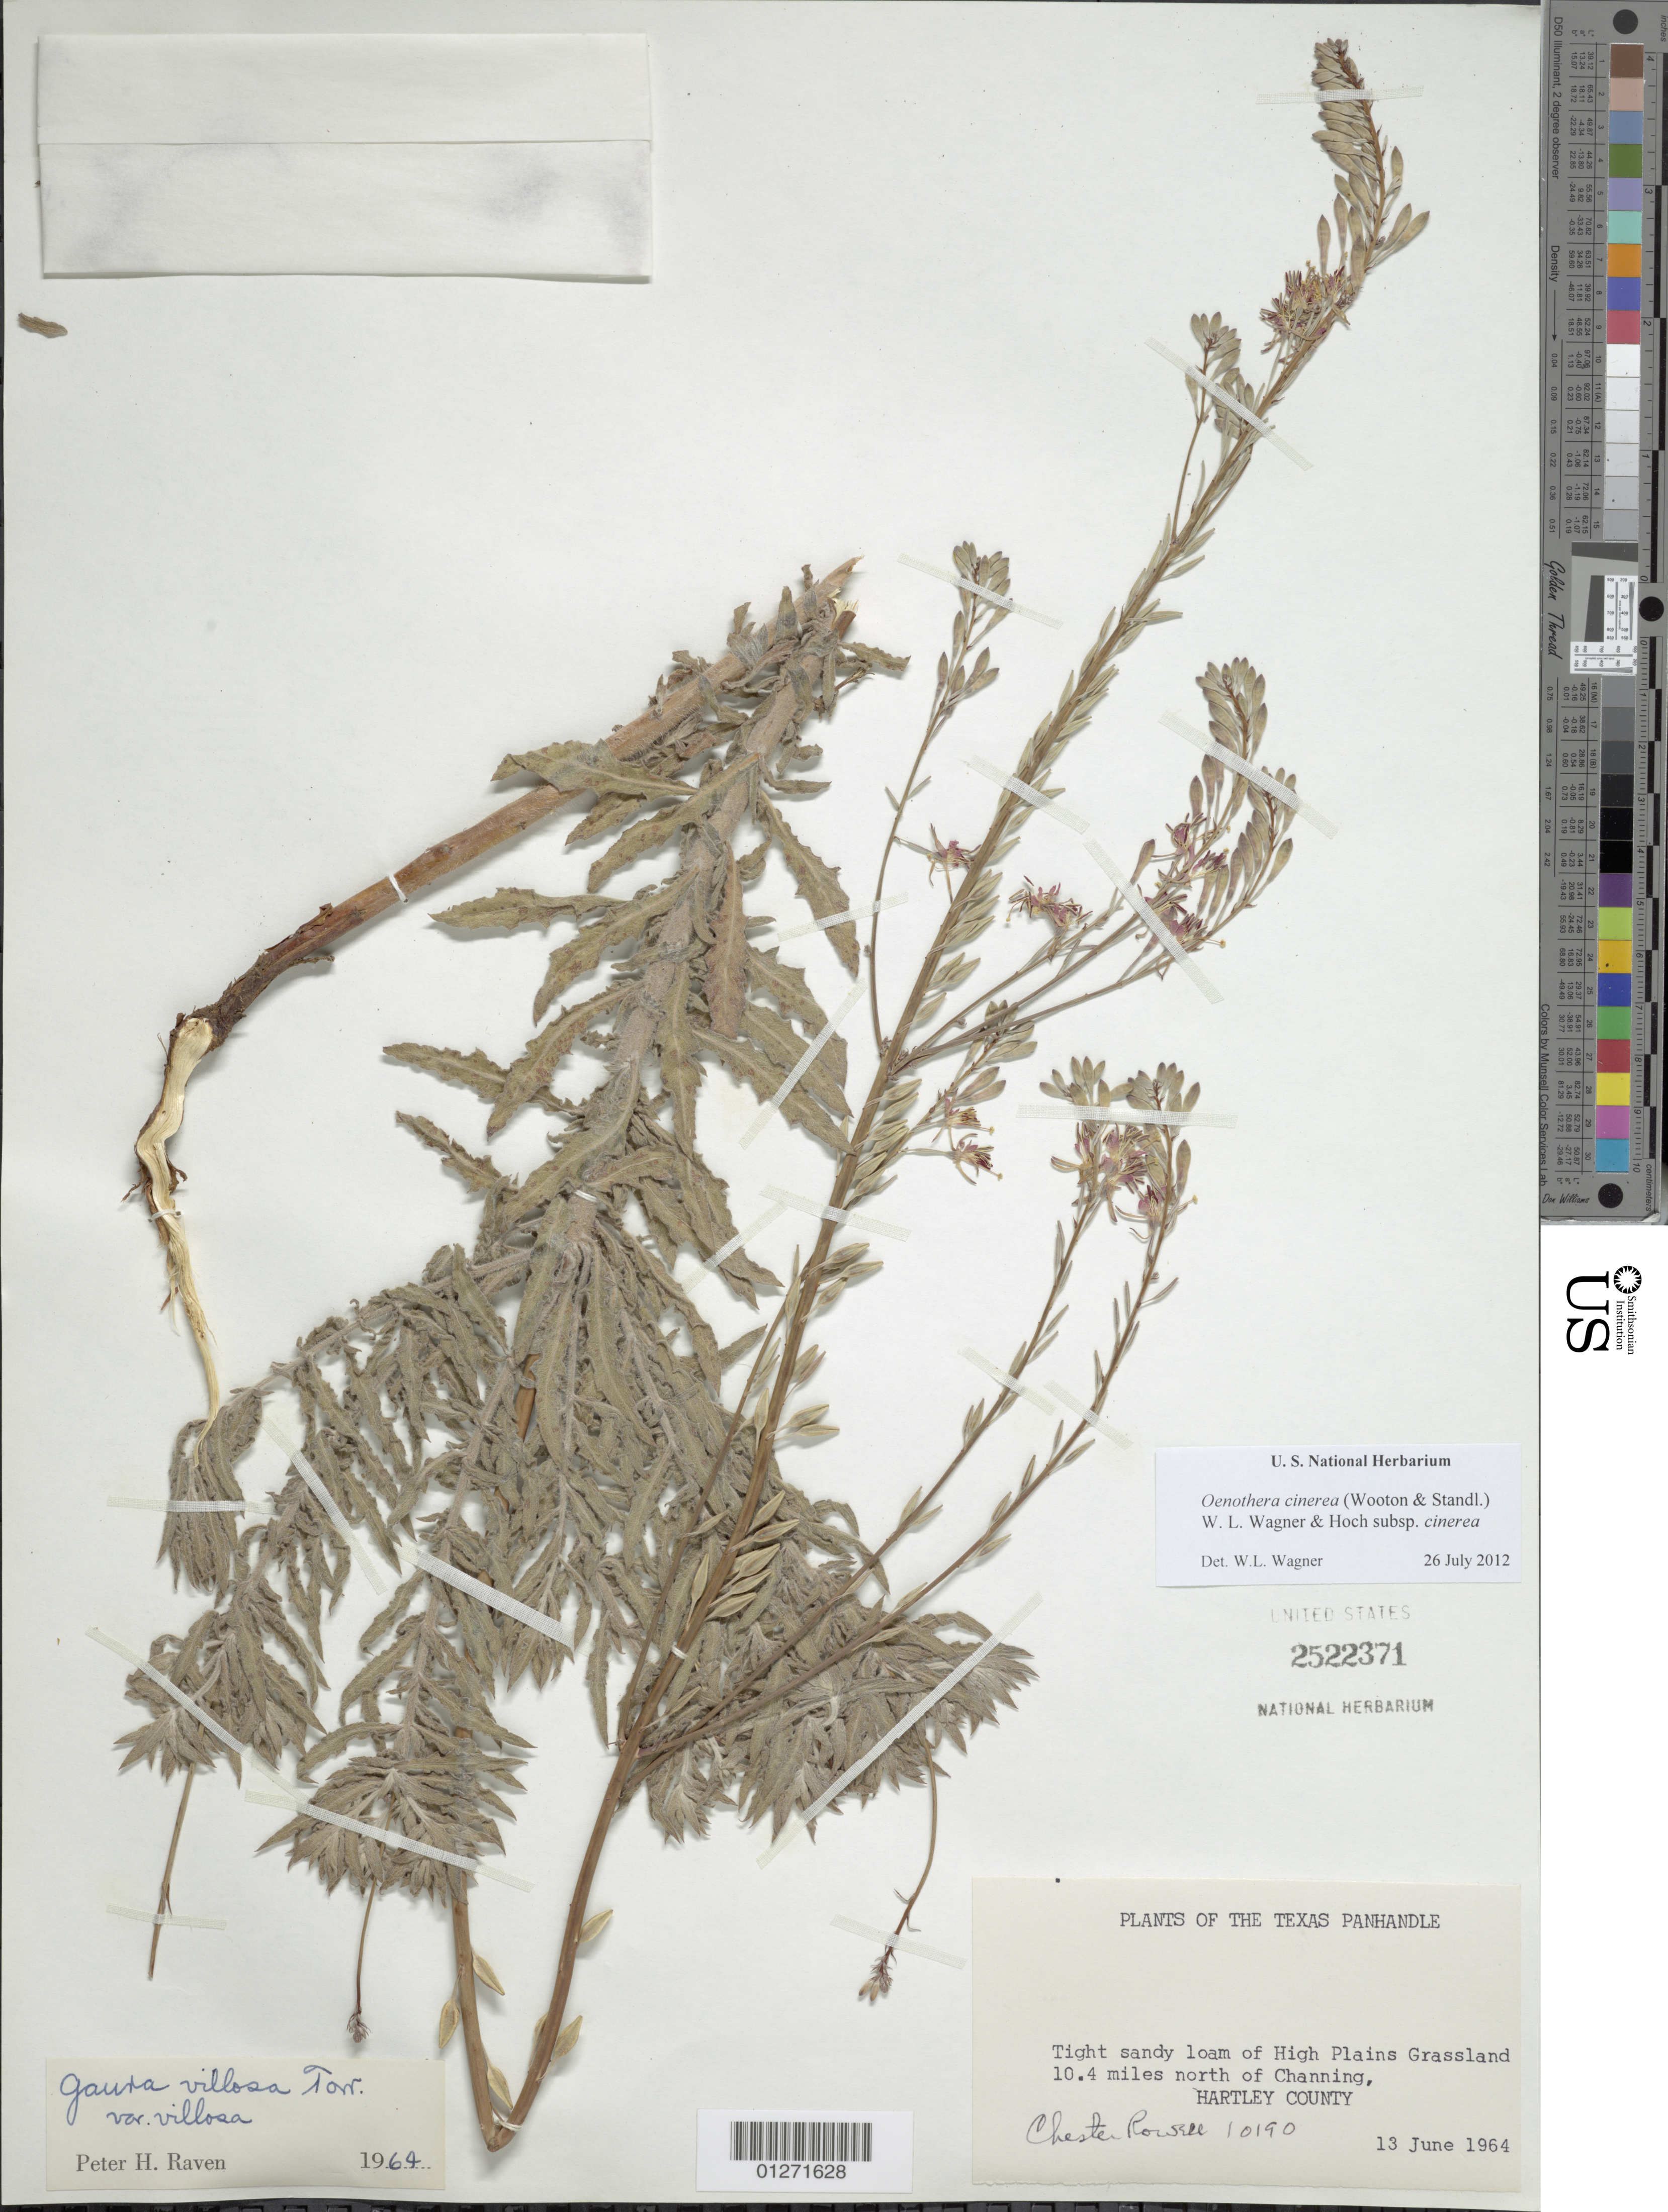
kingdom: Plantae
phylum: Tracheophyta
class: Magnoliopsida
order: Myrtales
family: Onagraceae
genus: Oenothera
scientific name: Oenothera cinerea subsp. cinerea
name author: (Wooton & Standl.) W.L. Wagner & Hoch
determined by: Wagner, W. L., (BOT), Smithsonian Institution - National Museum of Natural History (UNITED STATES)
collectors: C. M. Rowell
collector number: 10190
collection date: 1964-06-13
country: United States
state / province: Texas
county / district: Hartley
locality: High Plains Grassland, 10.4 mi N of Channing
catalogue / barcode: US 2522371